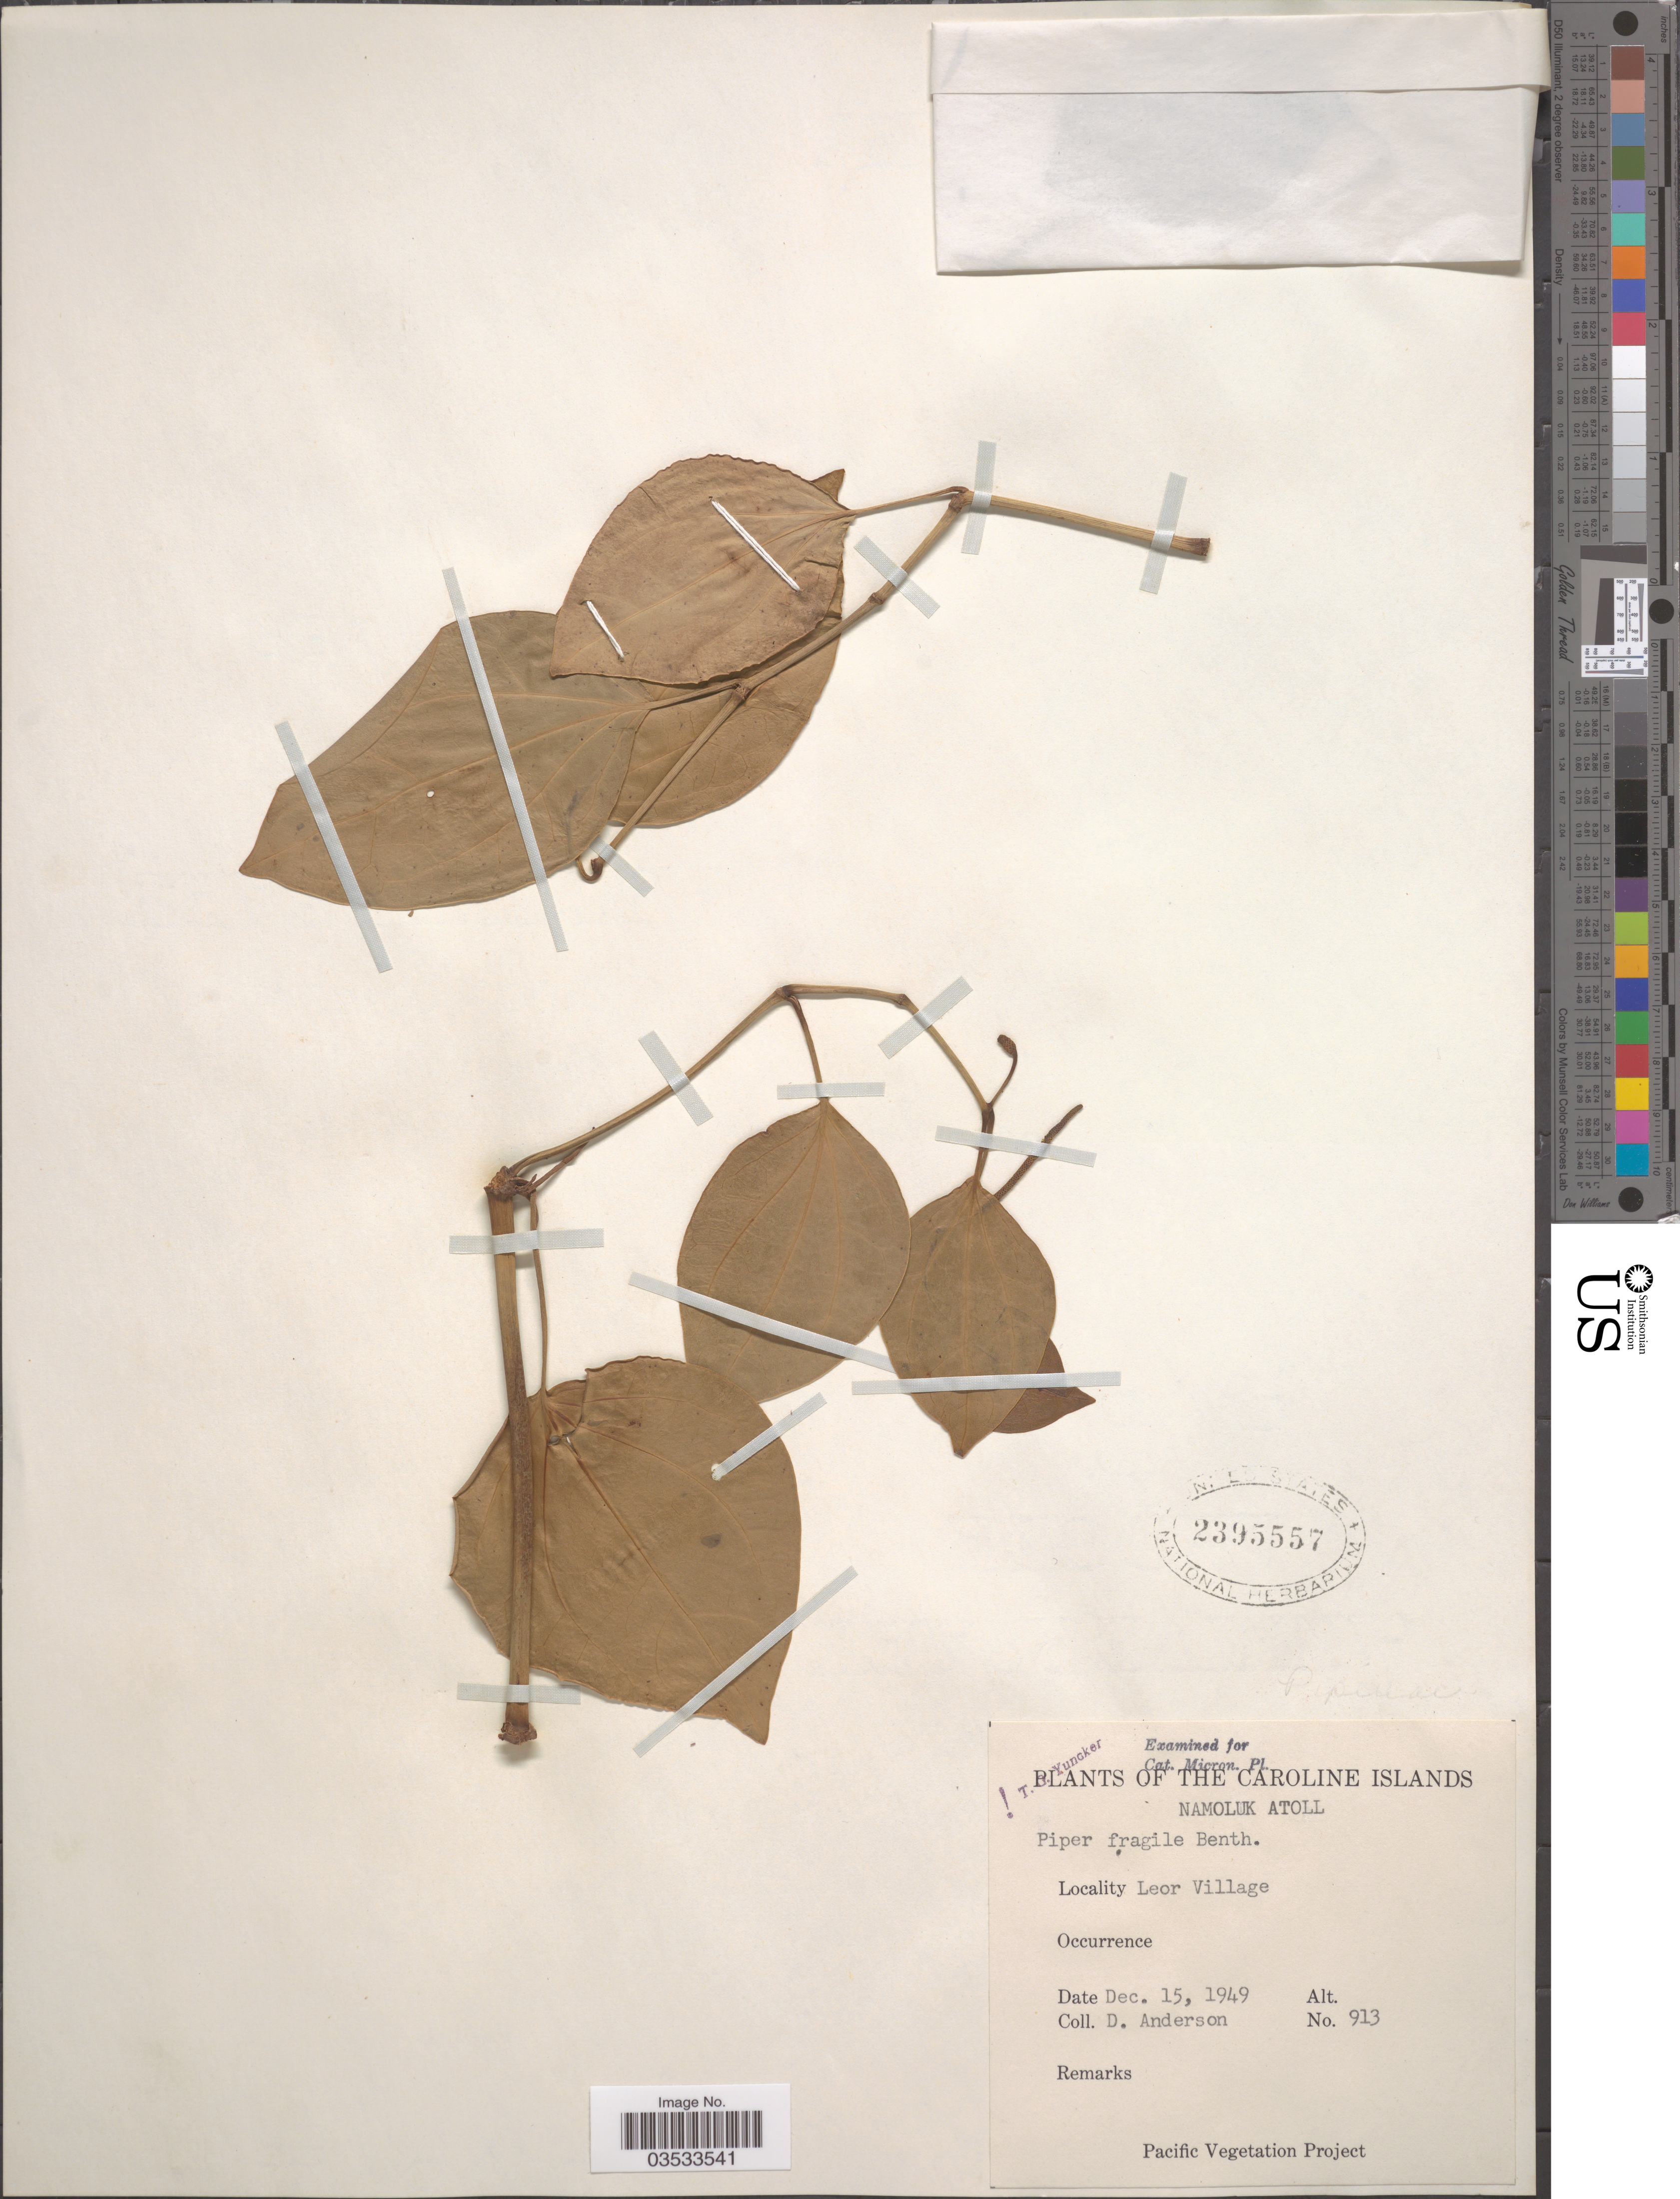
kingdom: Plantae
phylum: Tracheophyta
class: Magnoliopsida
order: Piperales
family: Piperaceae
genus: Piper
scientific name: Piper fragile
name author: Benth.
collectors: D. Anderson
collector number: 913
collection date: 1949-12-15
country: Micronesia, Federated States of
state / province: Truk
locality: The Caroline Islands. Namoluk Atoll. Leor Village.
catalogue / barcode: US 2395557